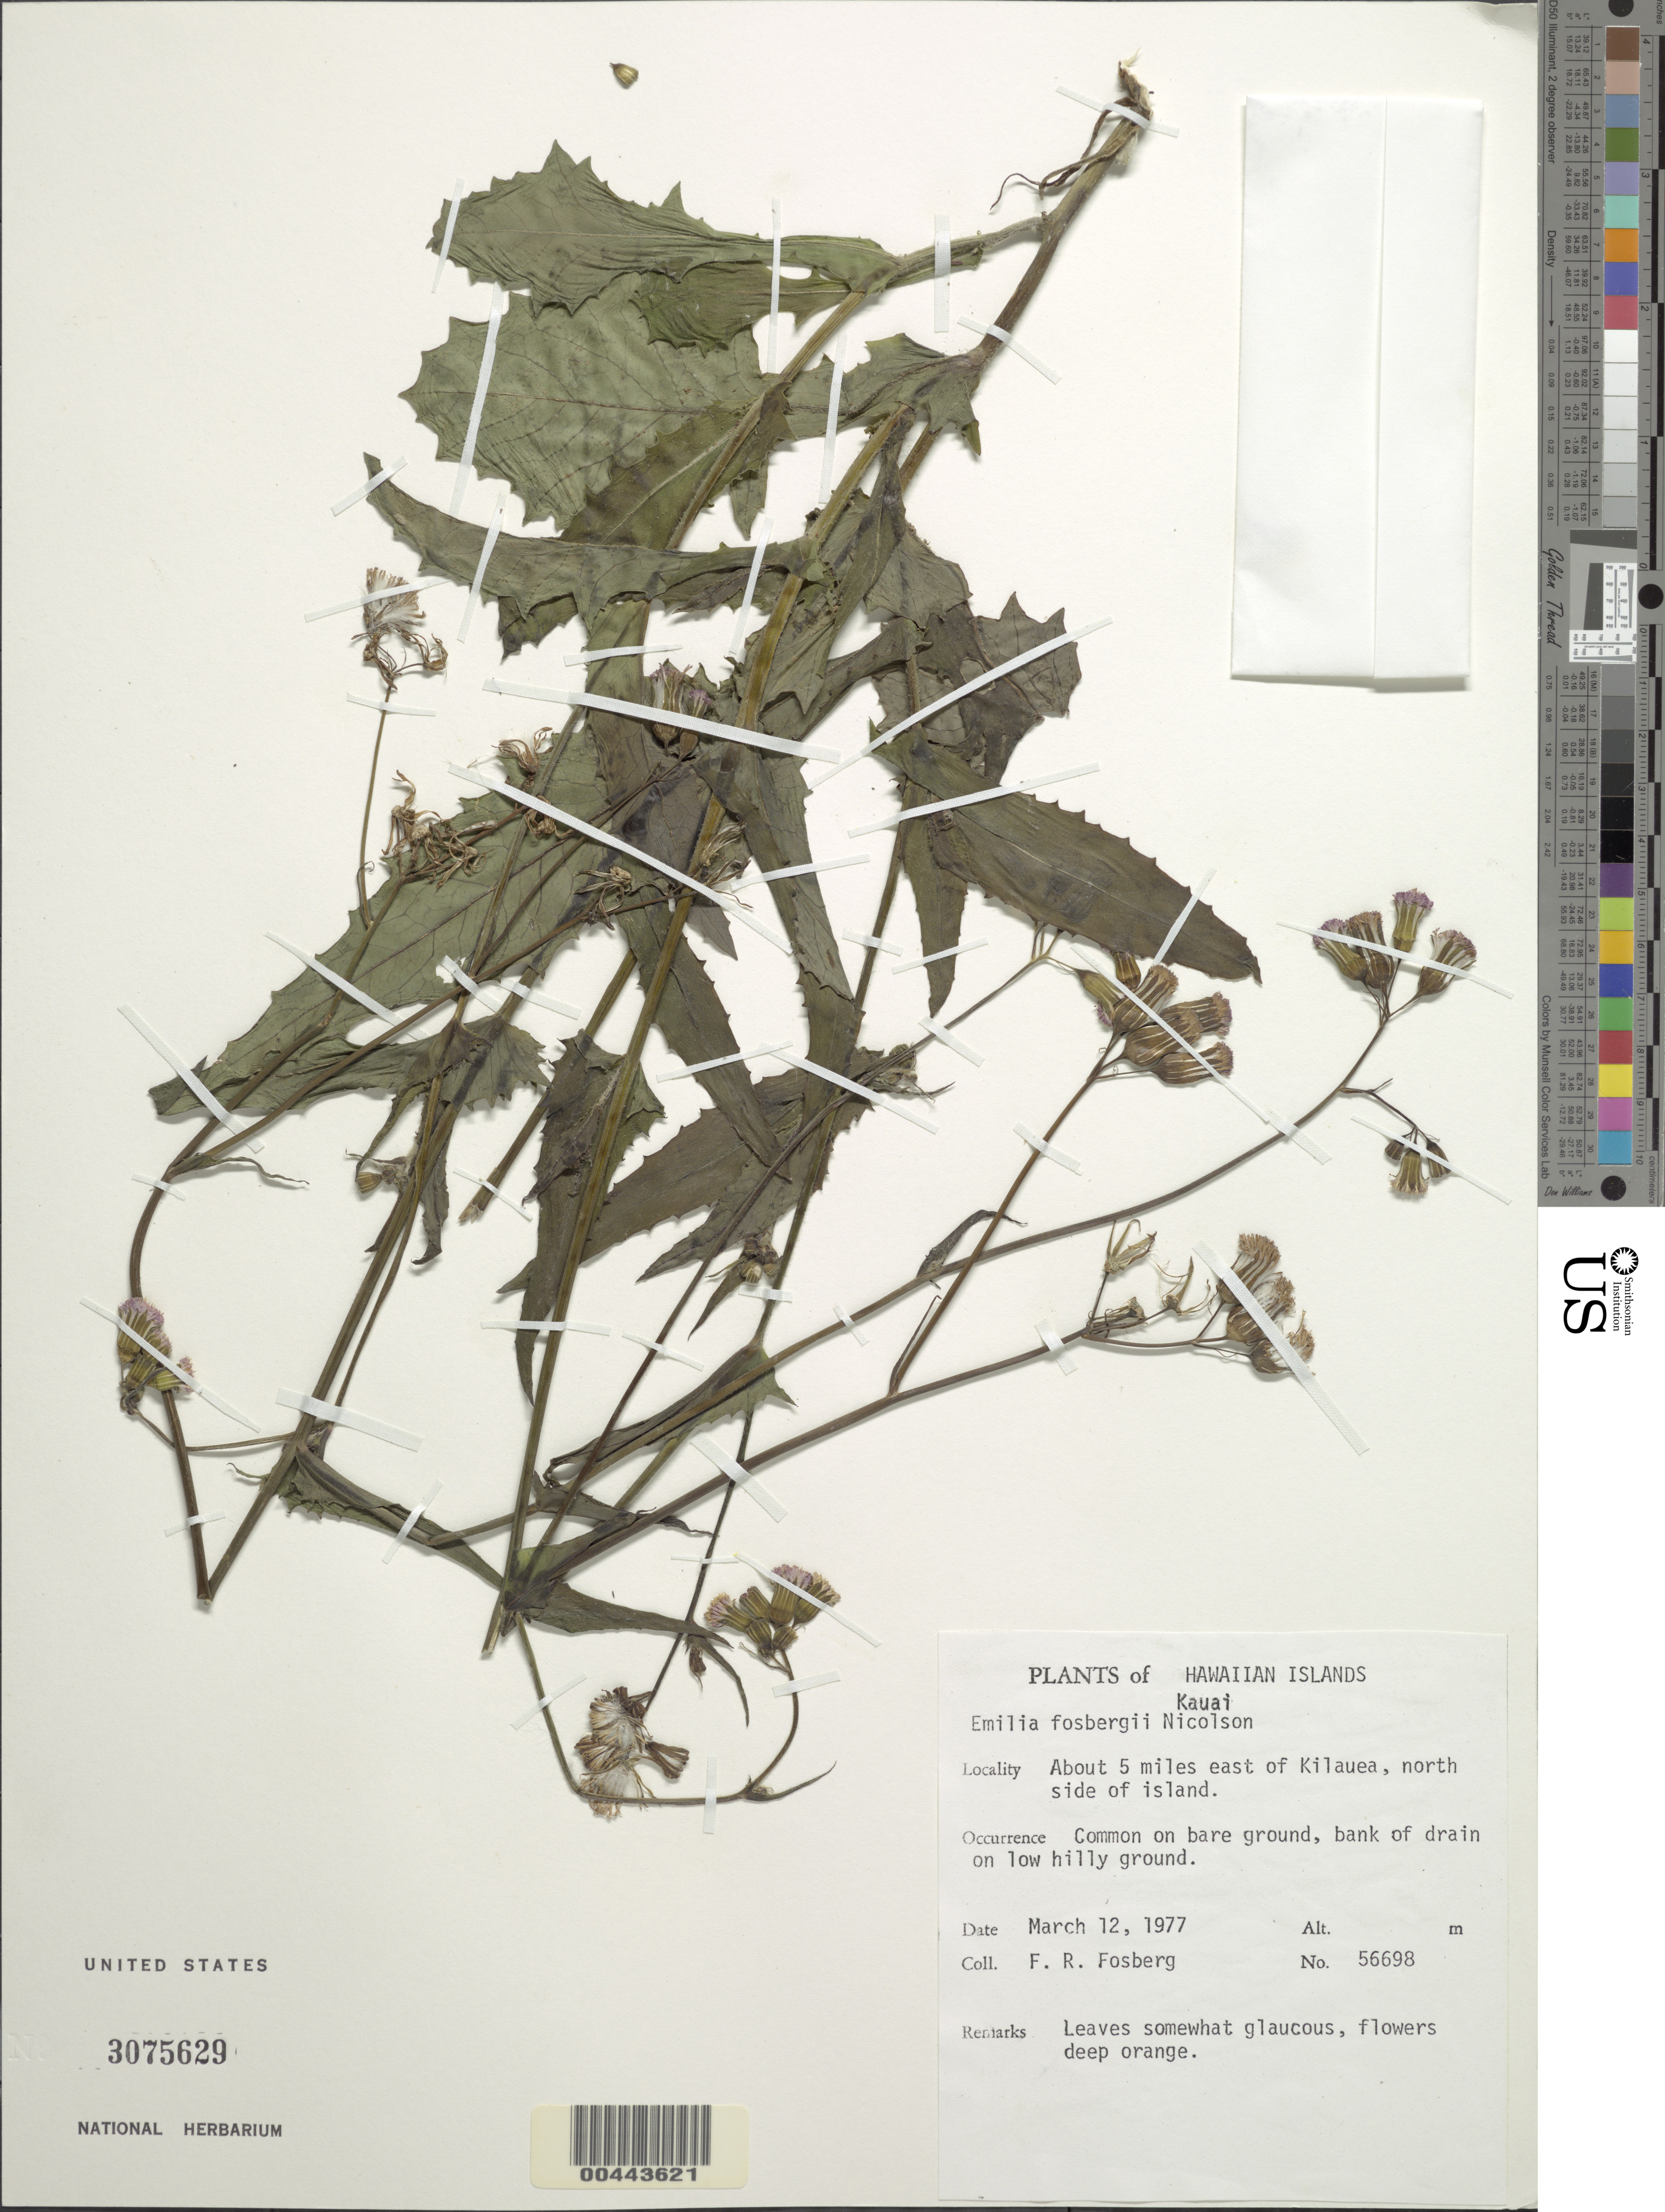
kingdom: Plantae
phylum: Tracheophyta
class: Magnoliopsida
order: Asterales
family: Asteraceae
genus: Emilia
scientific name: Emilia fosbergii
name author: Nicolson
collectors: F. R. Fosberg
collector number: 56698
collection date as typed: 12 Mar 1977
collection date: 1977-03-12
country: United States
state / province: Hawaii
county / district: Kauai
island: Kaua'i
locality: About 5 mi E of Kilauea, N side of island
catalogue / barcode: US 3075629